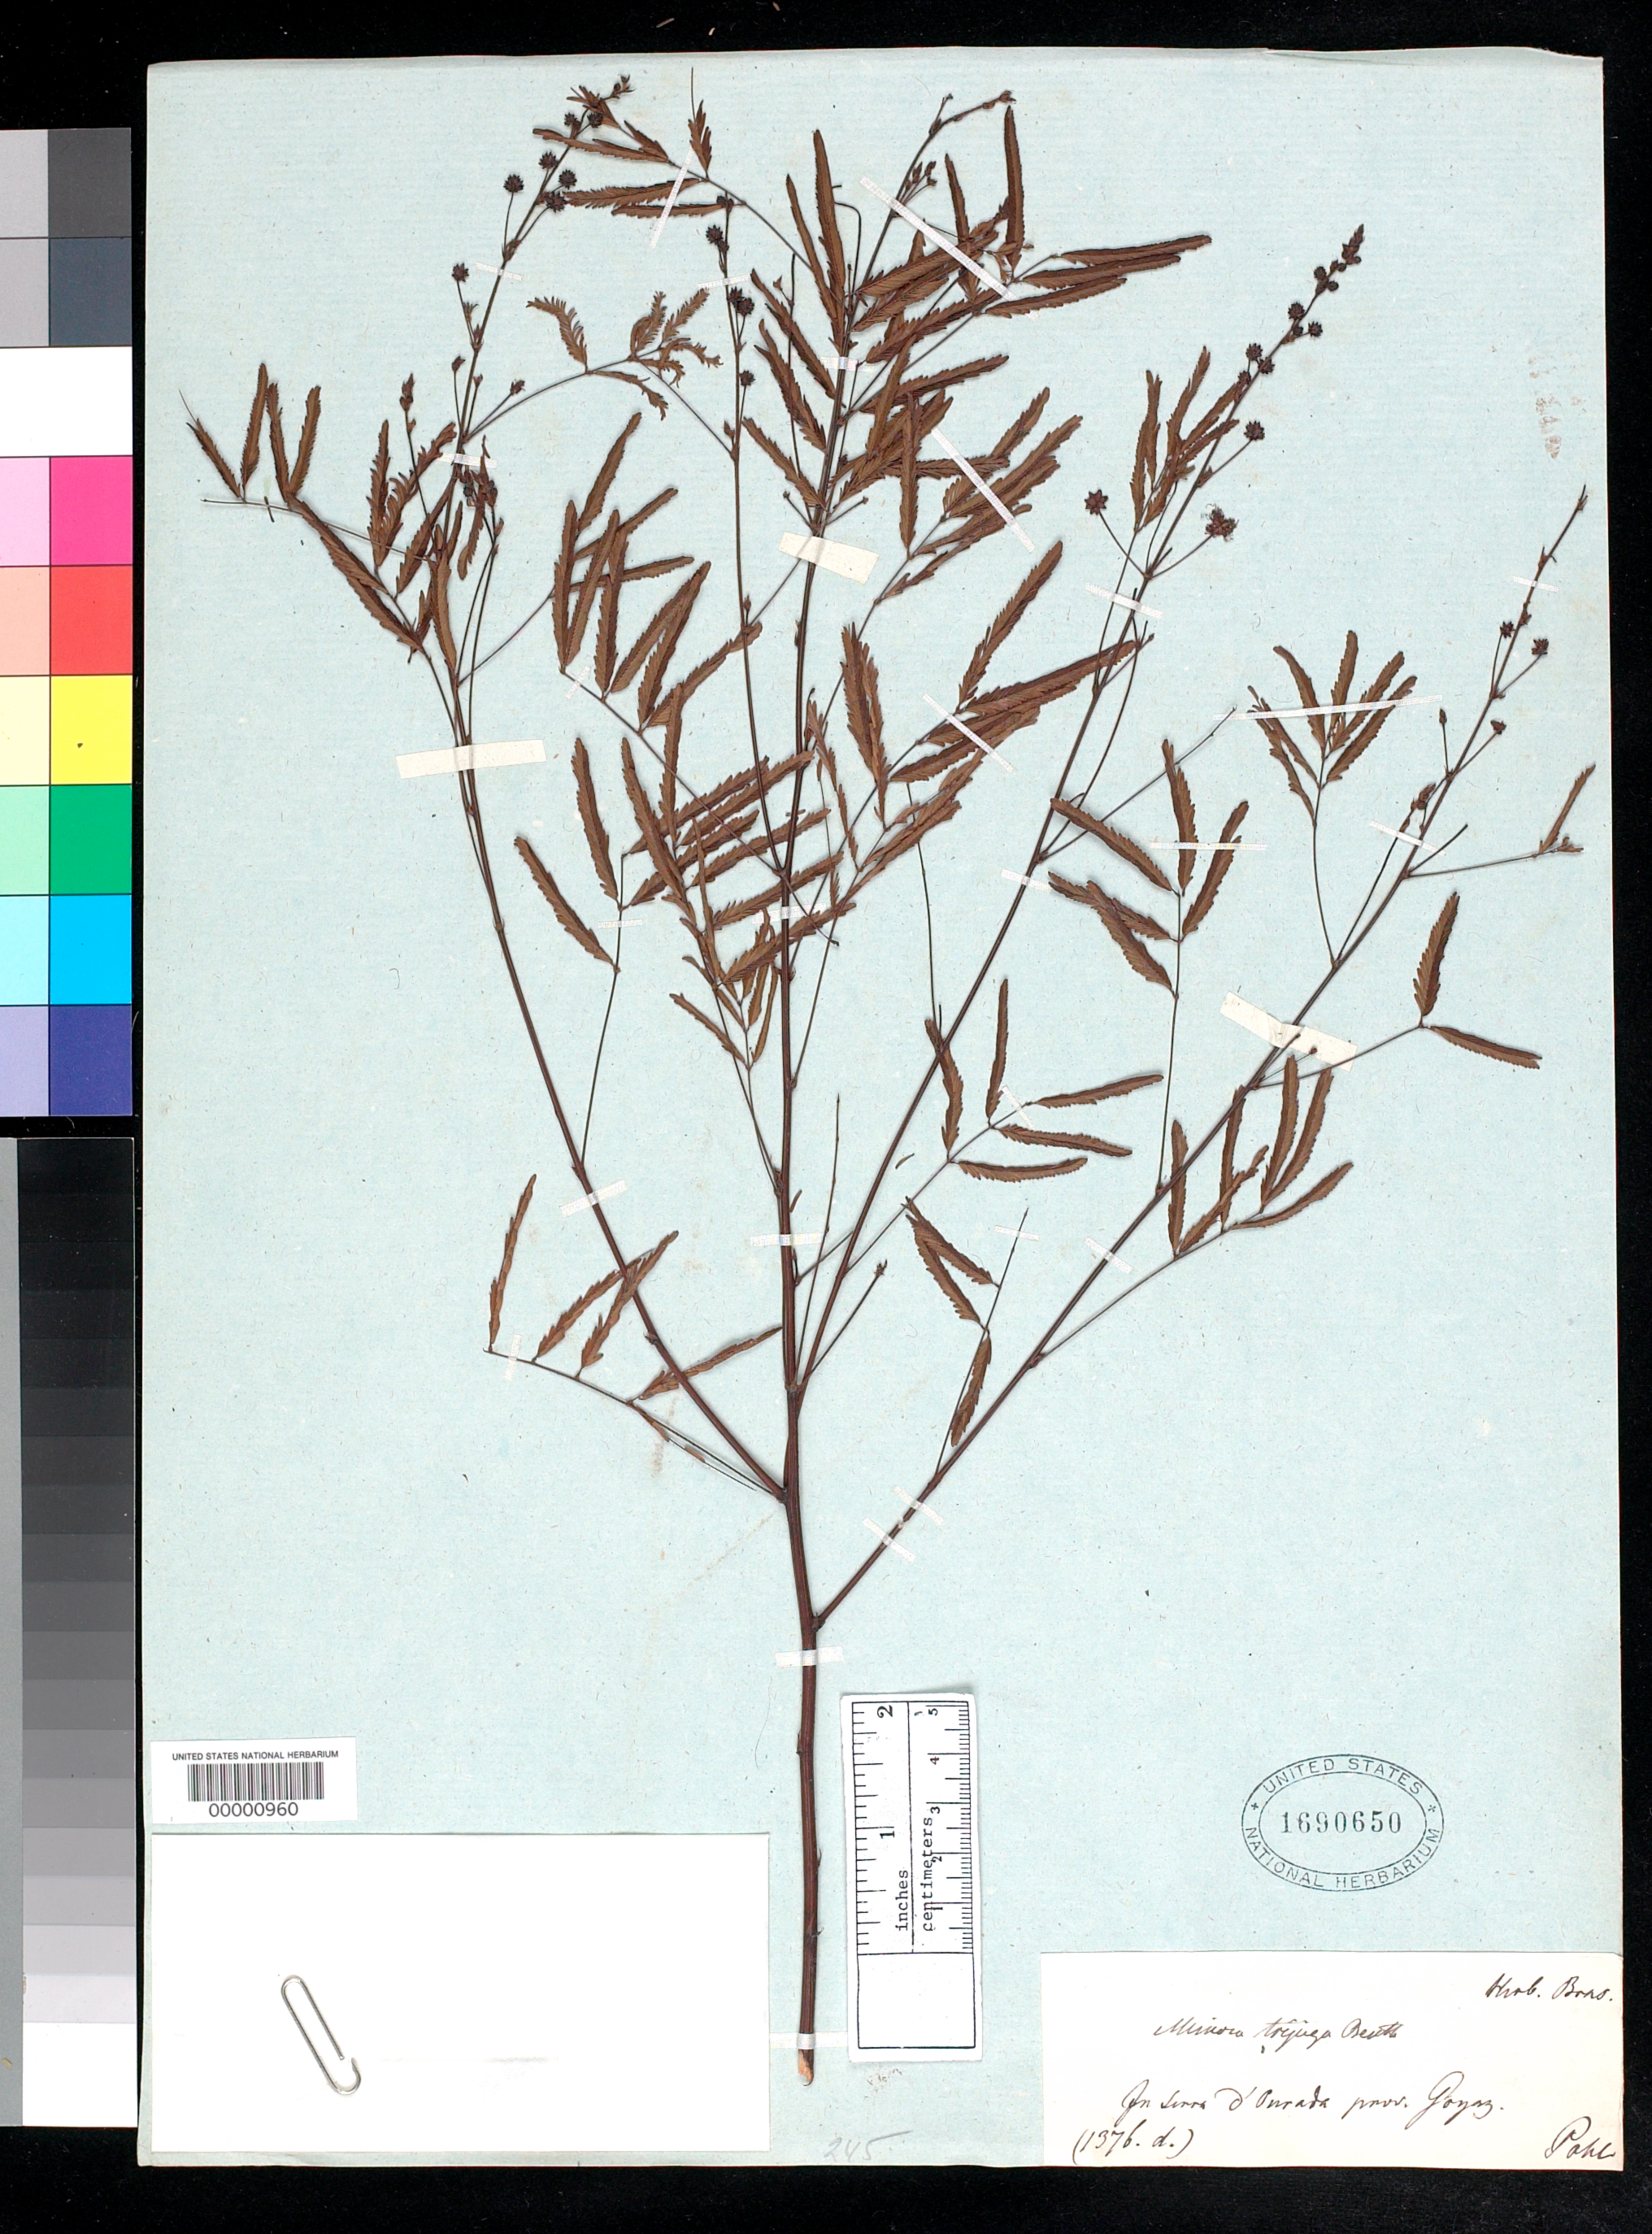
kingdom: Plantae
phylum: Tracheophyta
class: Magnoliopsida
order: Fabales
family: Fabaceae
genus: Mimosa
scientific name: Mimosa trijuga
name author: Benth.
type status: Type Collection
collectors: J. B. E. Pohl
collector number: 1376 D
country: Brazil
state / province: Goiás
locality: Inter Porto Imperial et Lunie, ad flum Tocantins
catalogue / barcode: US 1690650